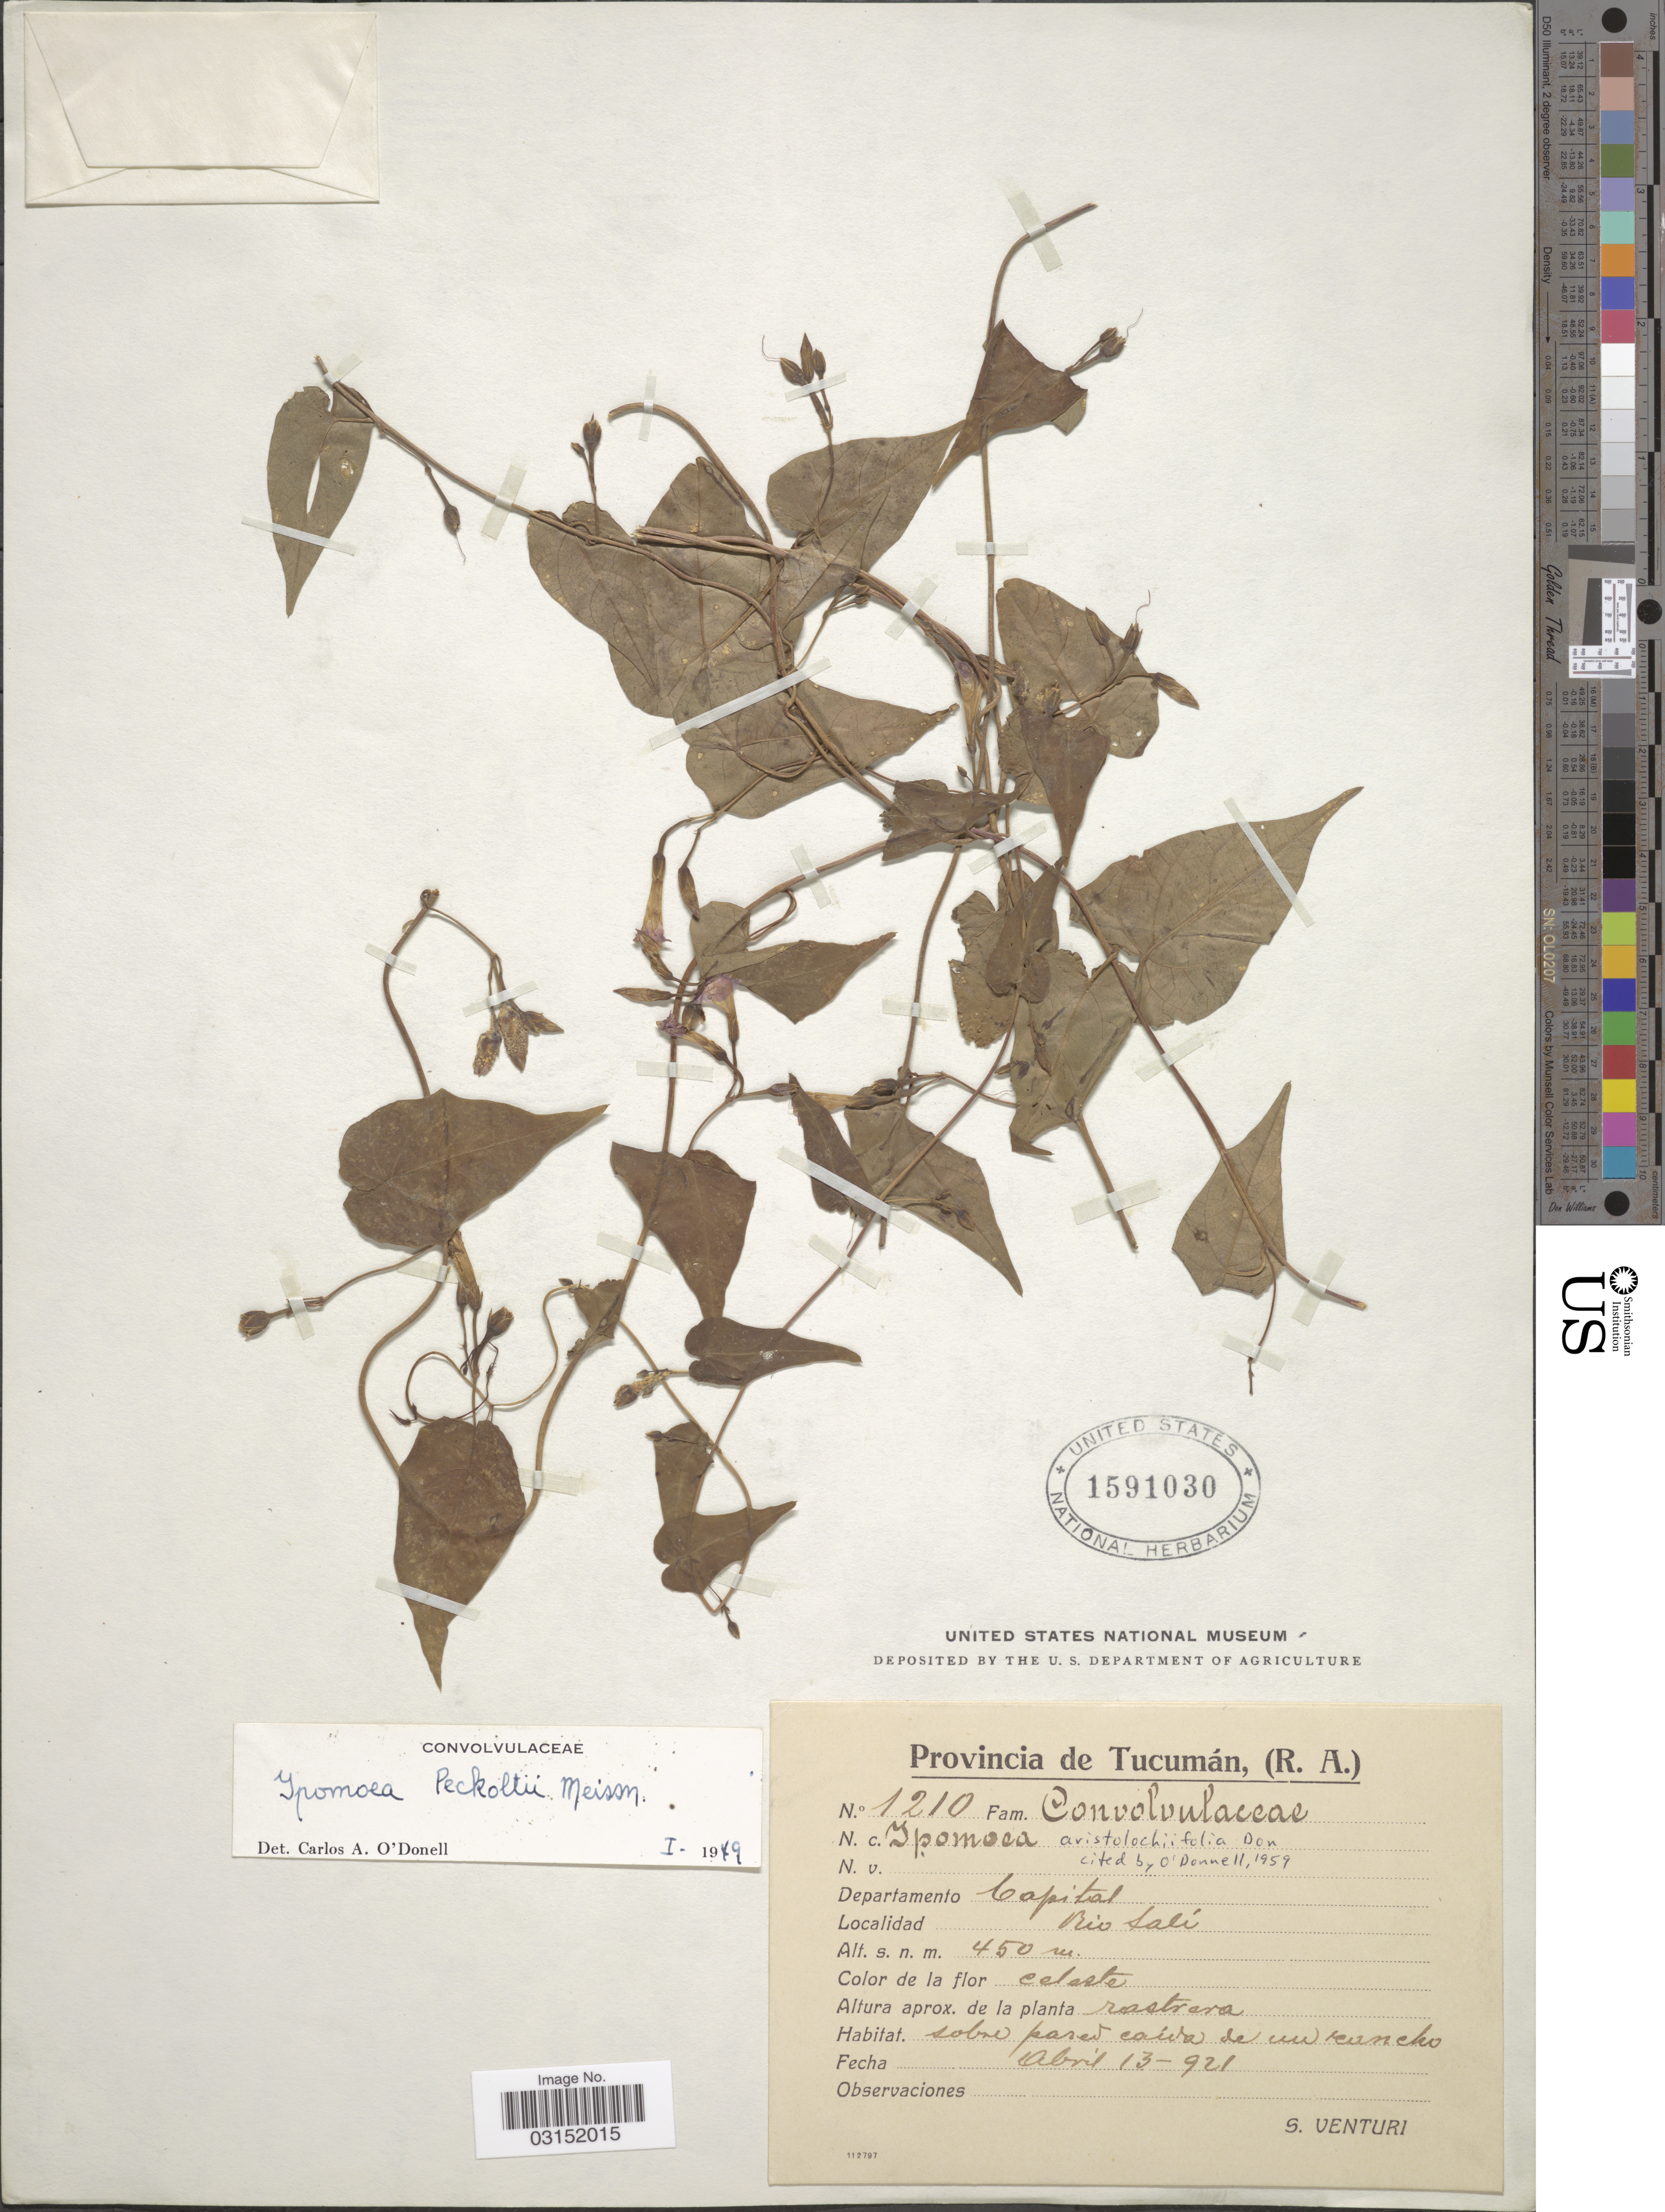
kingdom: Plantae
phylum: Tracheophyta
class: Magnoliopsida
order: Solanales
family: Convolvulaceae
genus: Ipomoea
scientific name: Ipomoea aristolochiifolia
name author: G. Don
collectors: S. Venturi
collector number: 1210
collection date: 1921-04-13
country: Argentina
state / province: Tucuman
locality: Provincia de Tucumán, (R.A.), Departamento Capital, Rio Talí.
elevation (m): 450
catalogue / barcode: US 1591030